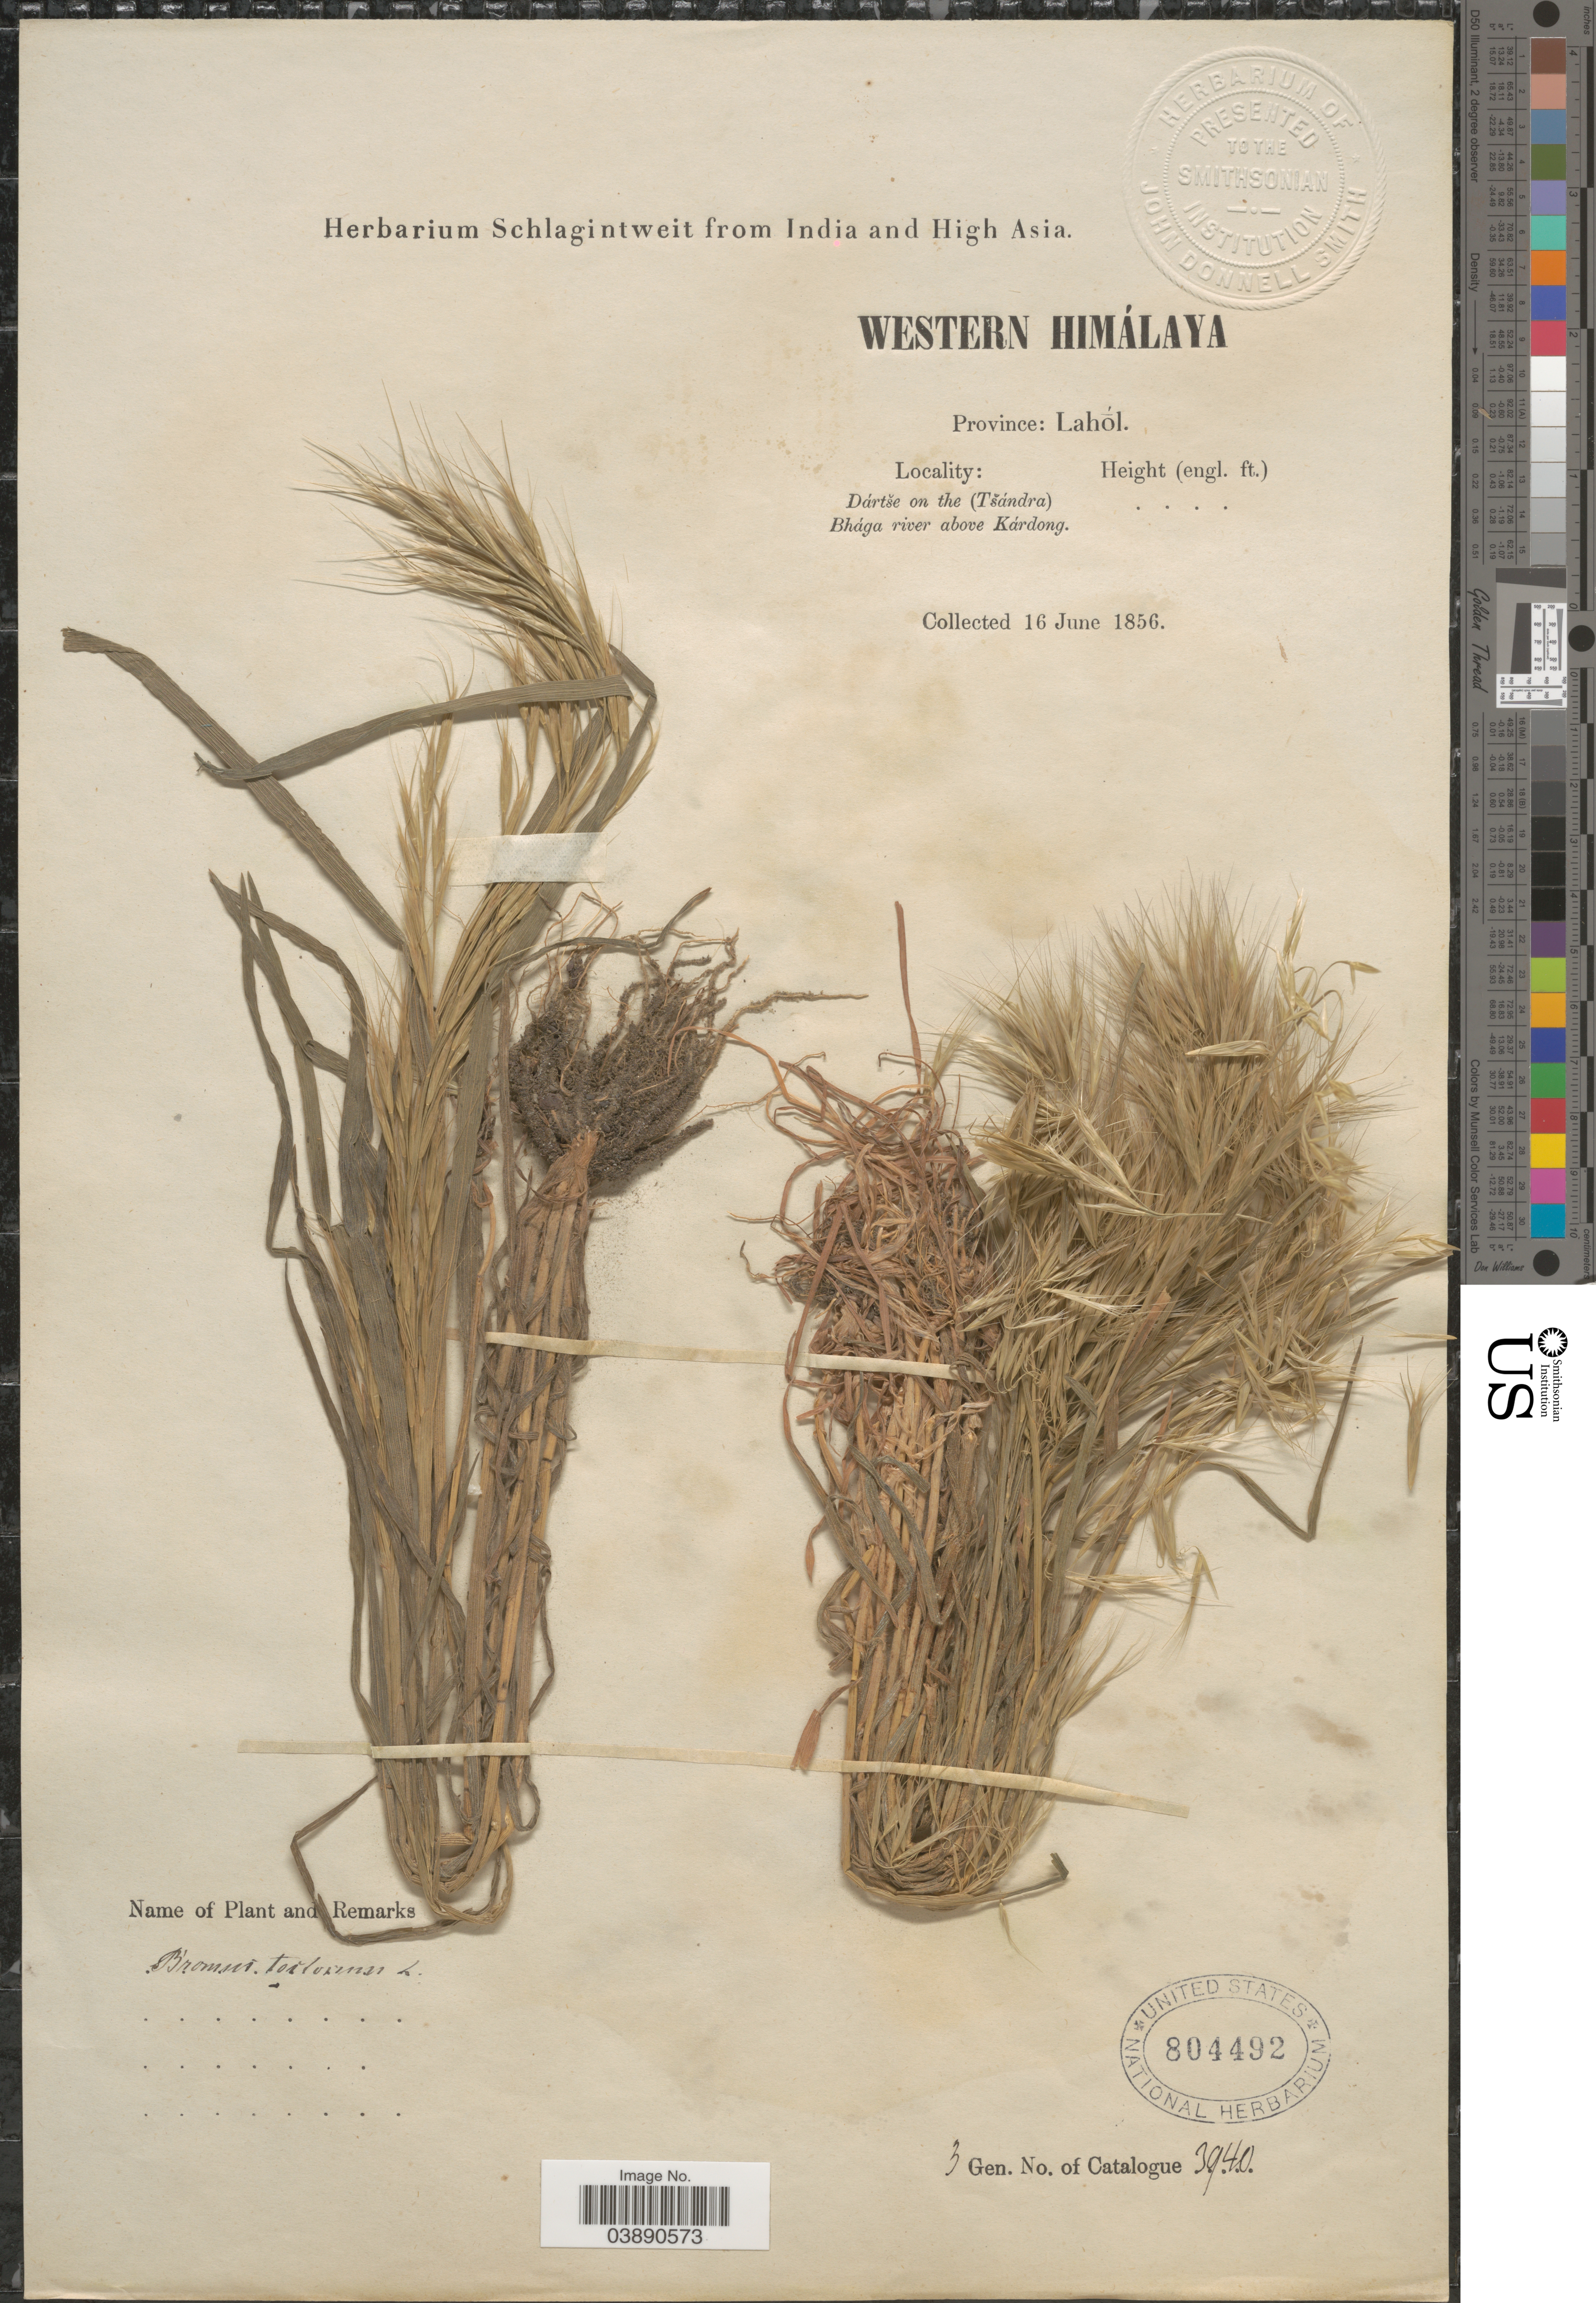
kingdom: Plantae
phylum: Tracheophyta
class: Liliopsida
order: Poales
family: Poaceae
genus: Bromus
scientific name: Bromus tectorum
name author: L.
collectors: ex herb. Schlagintweit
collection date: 1856-06-16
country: India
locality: Western Himálaya. Province: Lahól. Dártše on the (Tšándra). Bhága river above Kárdong.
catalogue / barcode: US 804492